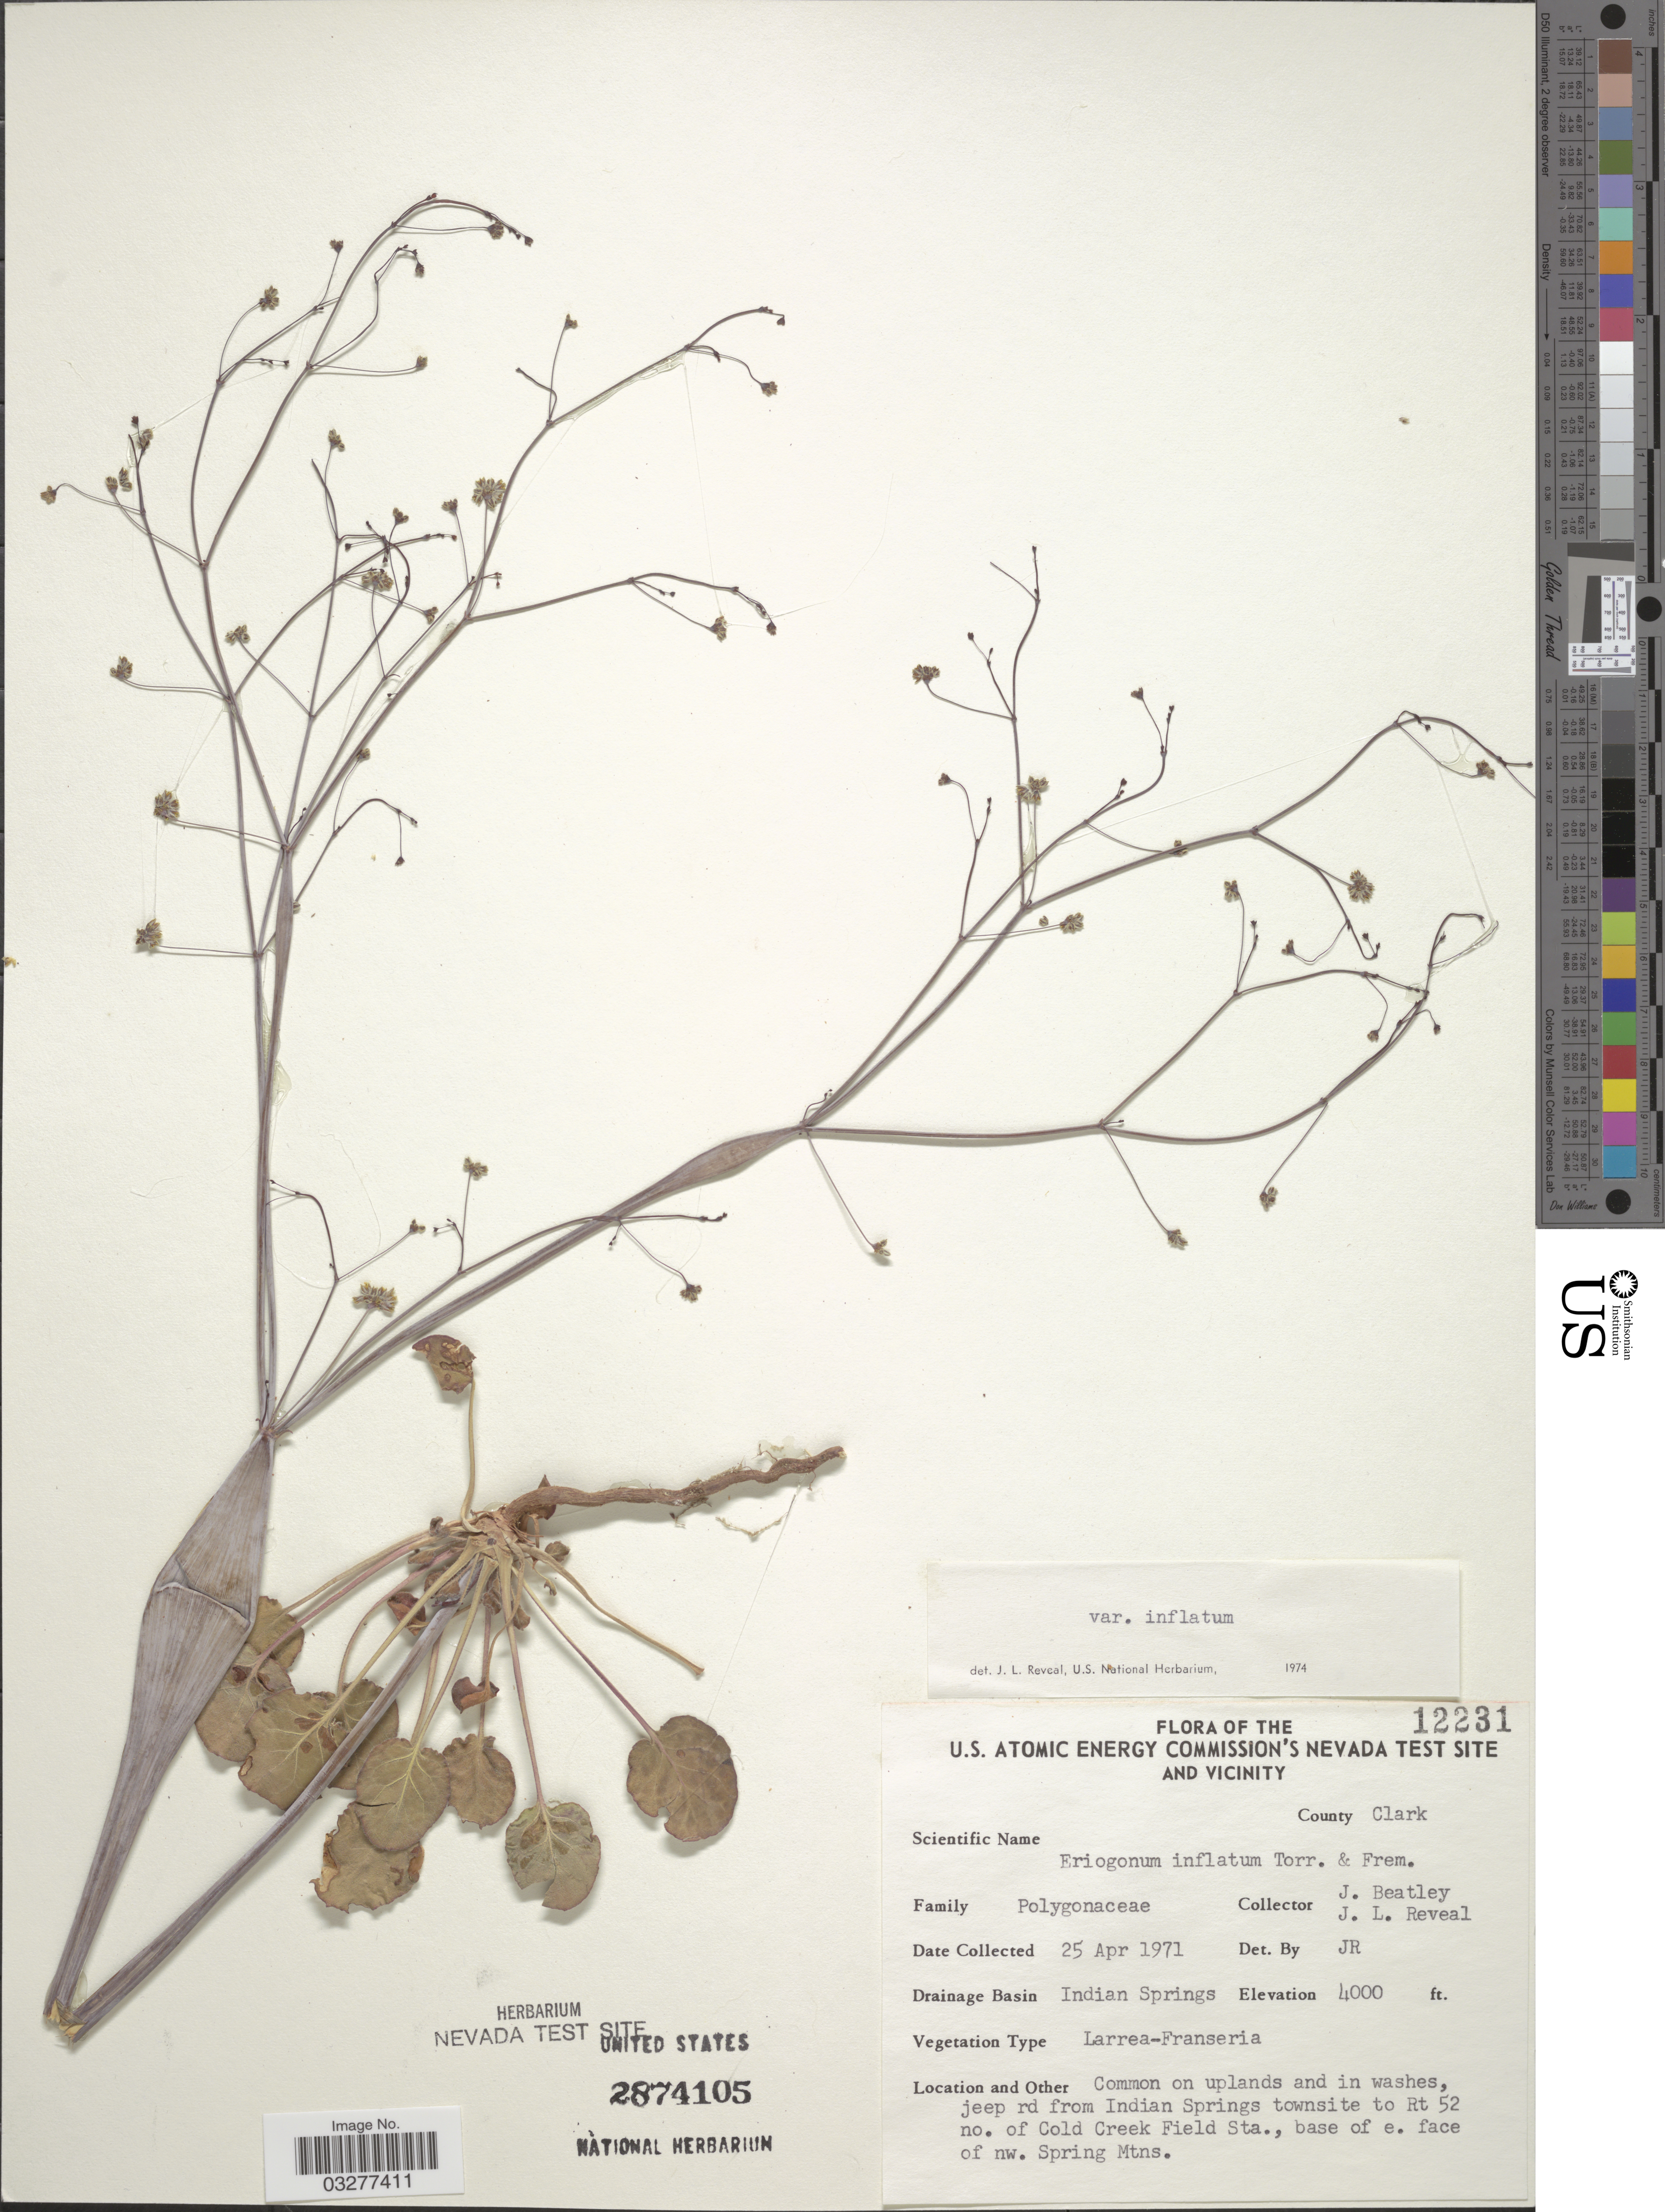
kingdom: Plantae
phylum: Tracheophyta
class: Magnoliopsida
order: Caryophyllales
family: Polygonaceae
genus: Eriogonum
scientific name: Eriogonum inflatum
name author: Torr. & Frém.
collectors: J. C. Beatley & J. L. Reveal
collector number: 12231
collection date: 1971-04-25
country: United States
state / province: Nevada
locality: U. S. Atomic Energy Commission's Nevada Test Site and Vicinity. County Clark. Drainage Basin Indian Springs. Jeep rd from Indian Springs townsite to Rt 52 no. of Cold Creek Field Sta., base of e. face of nw. Spring Mtns.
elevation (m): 1219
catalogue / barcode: US 2874105